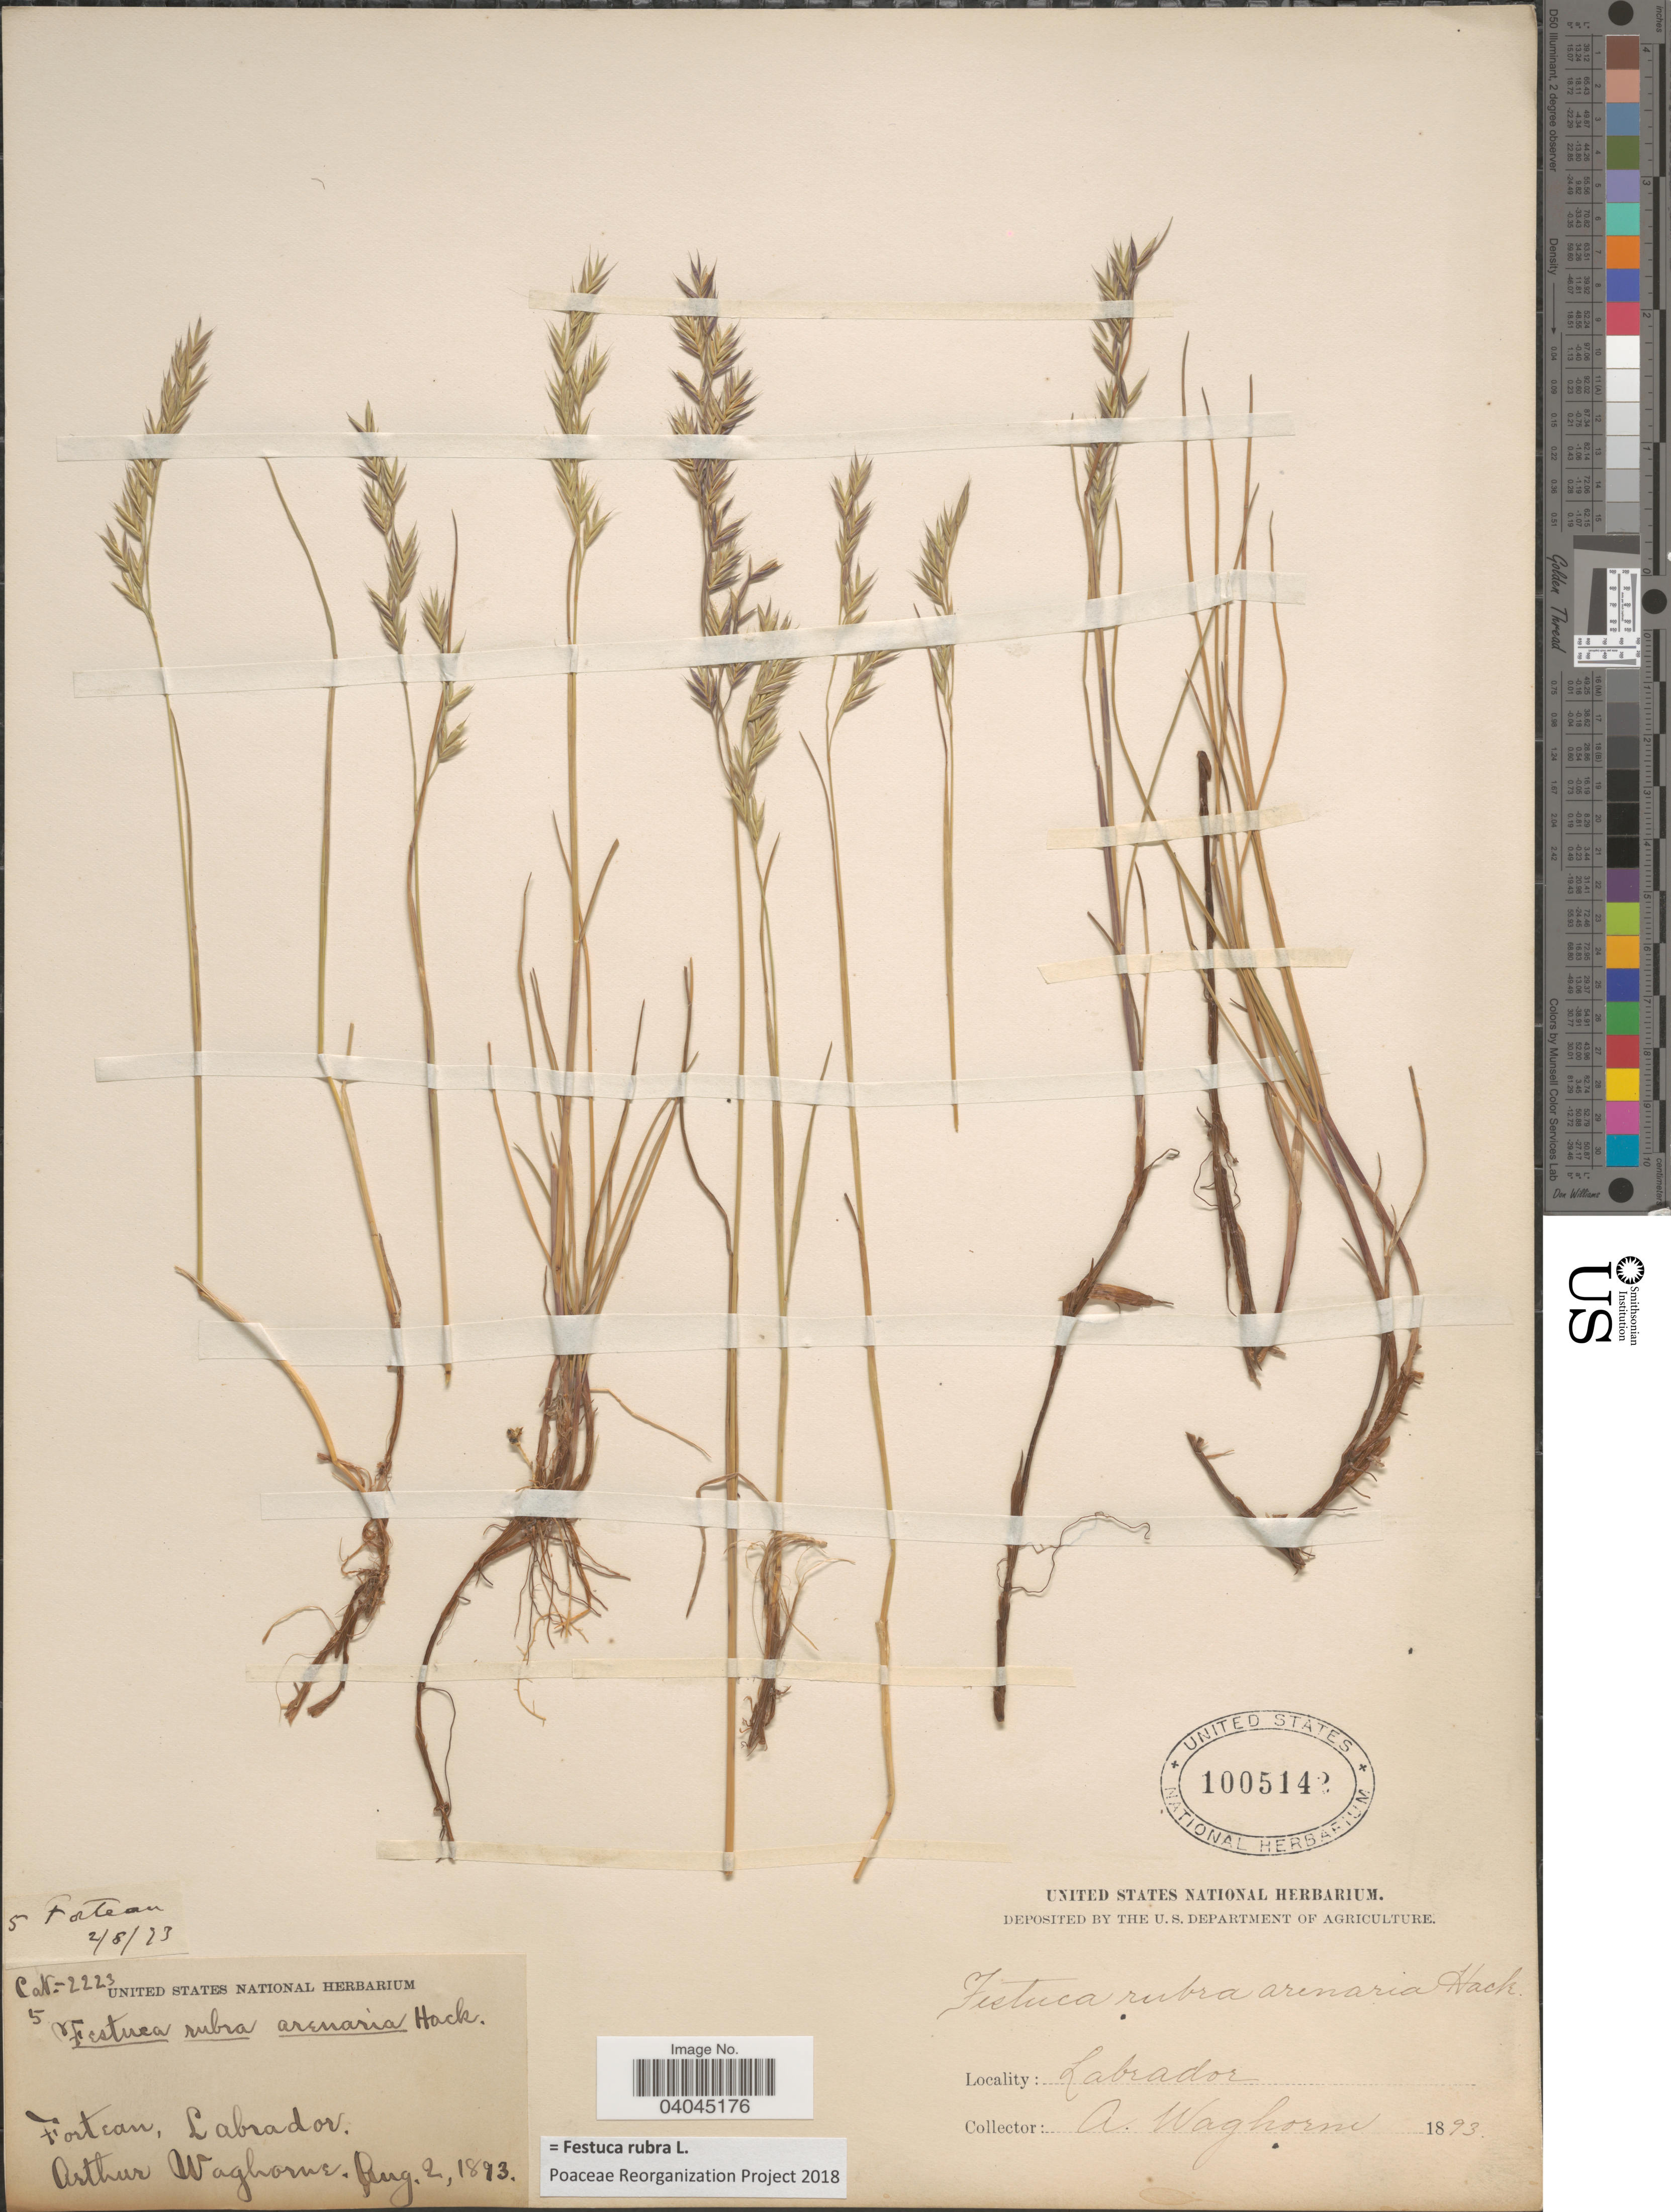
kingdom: Plantae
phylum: Tracheophyta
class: Liliopsida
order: Poales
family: Poaceae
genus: Festuca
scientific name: Festuca rubra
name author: L.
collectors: A. Waghorne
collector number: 5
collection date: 1893-08-02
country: Canada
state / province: Newfoundland and Labrador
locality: Forteau, Labrador.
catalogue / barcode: US 1005142